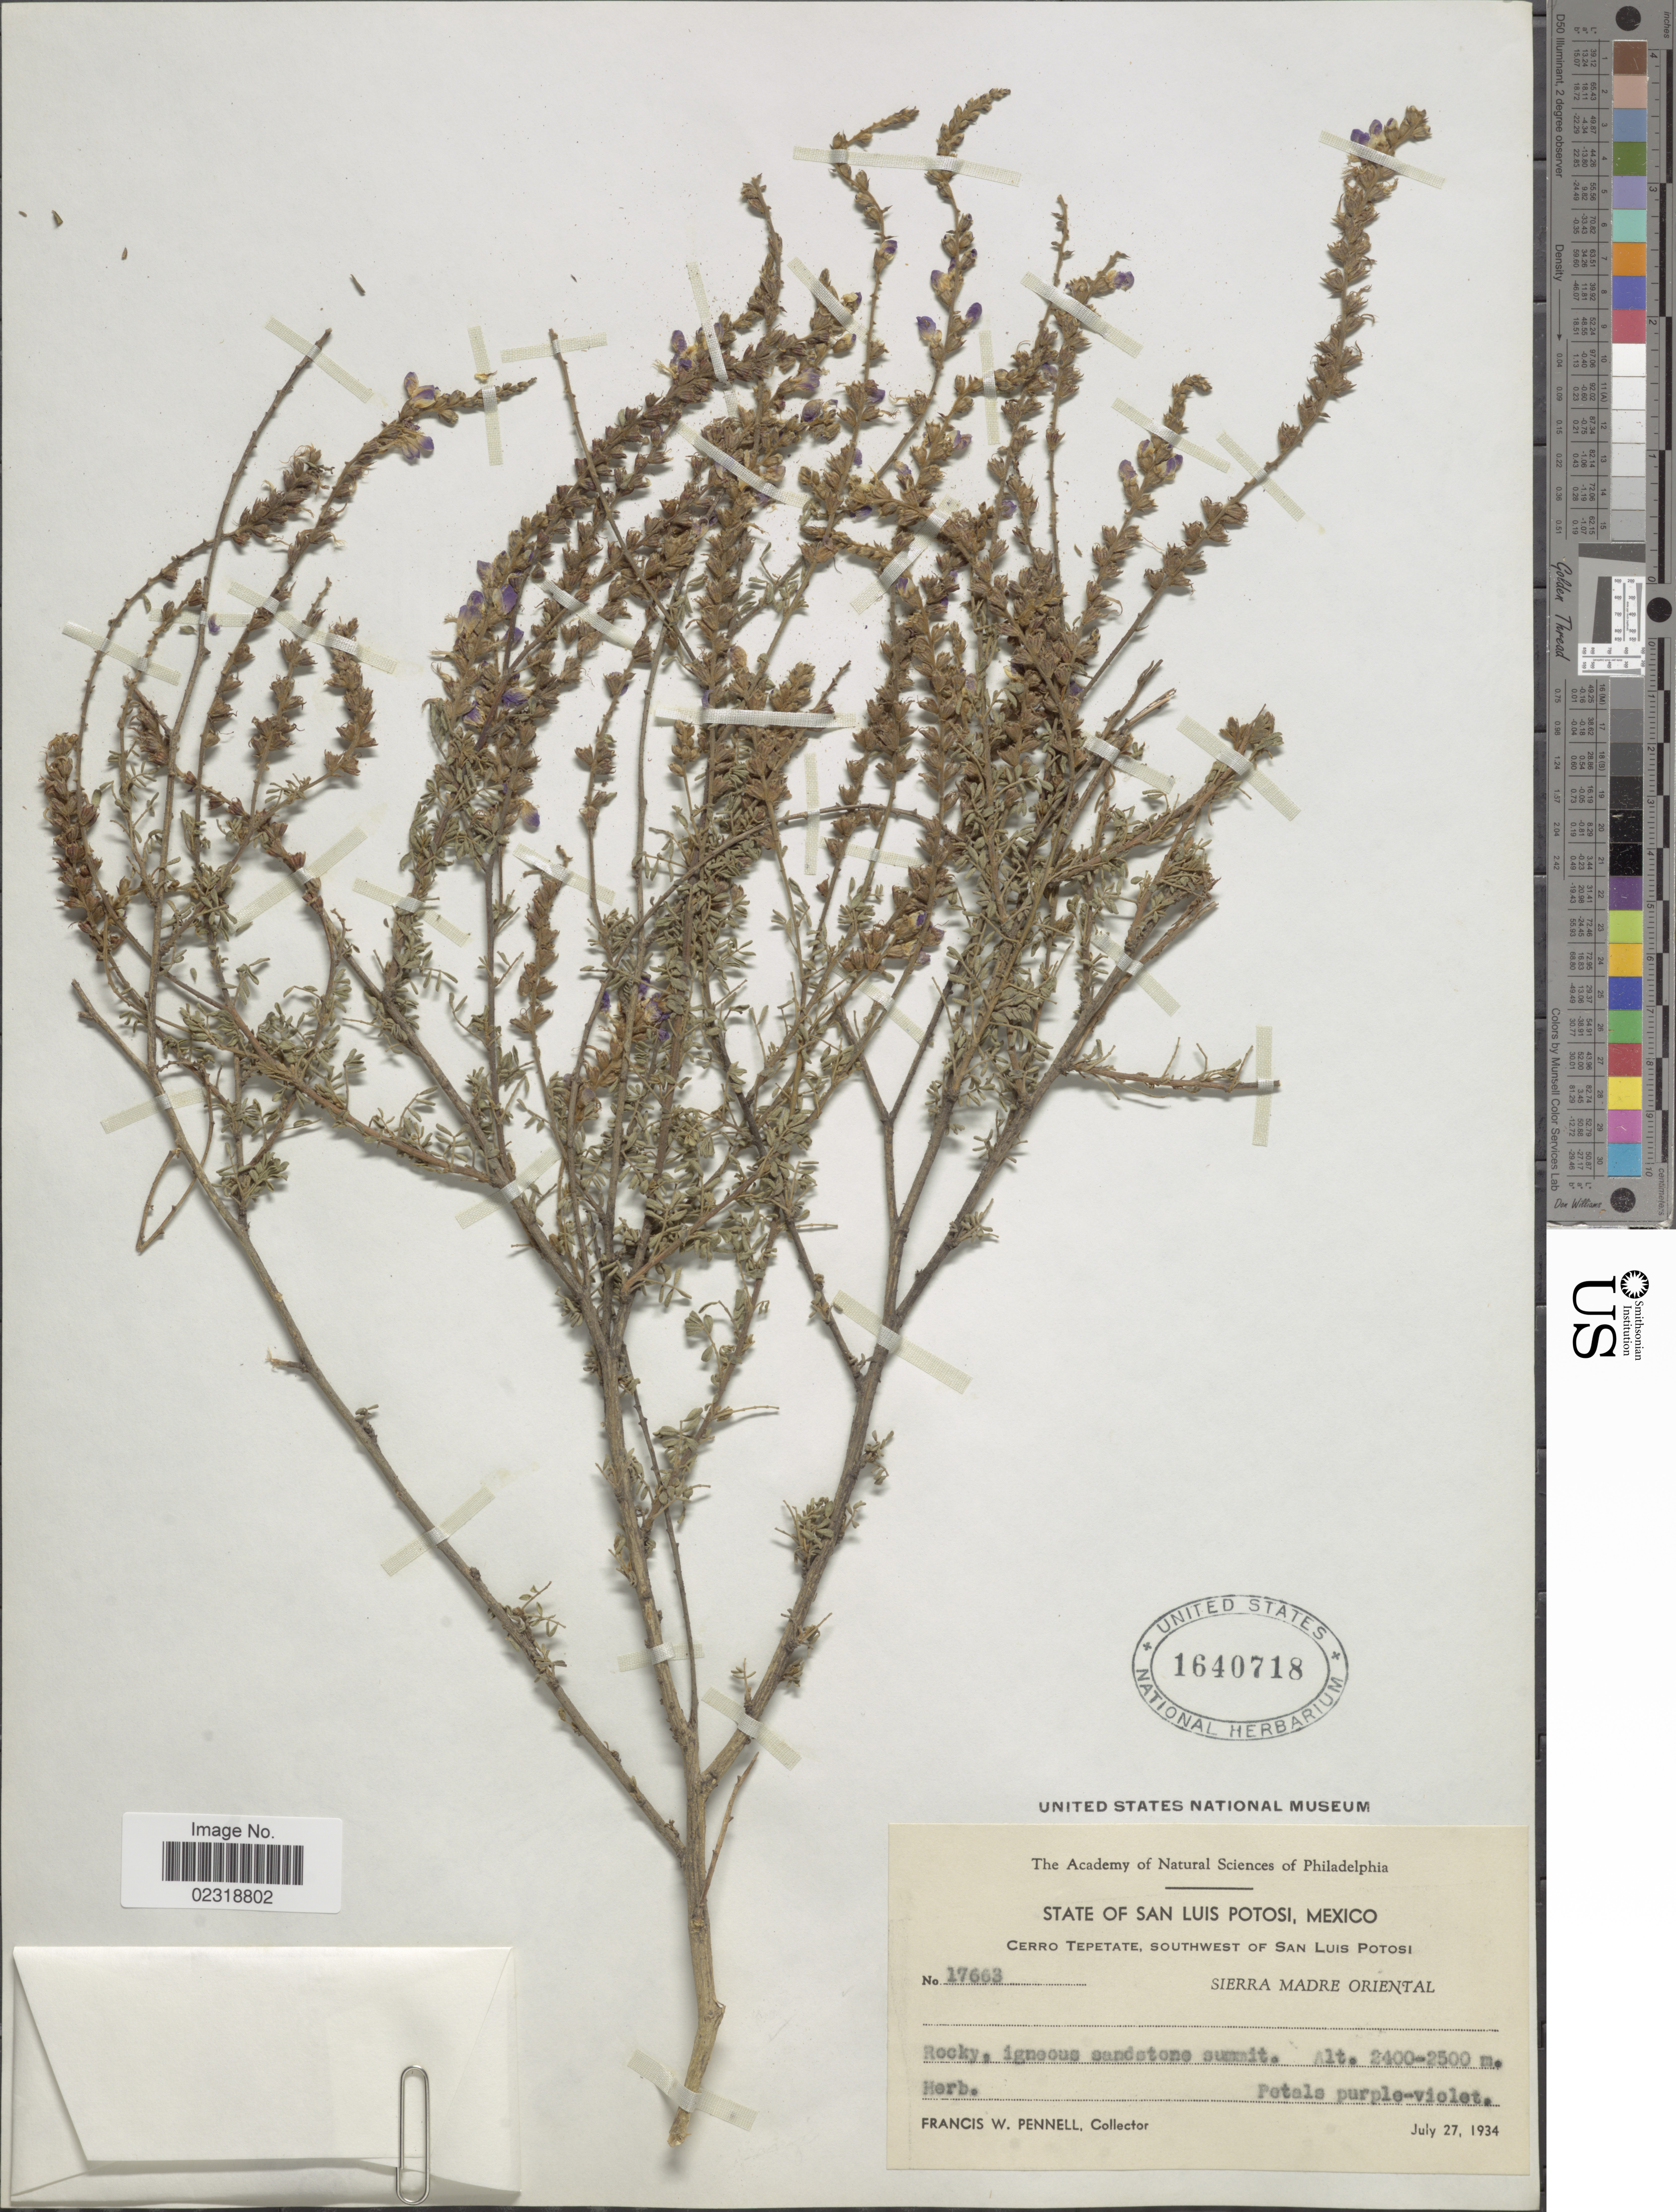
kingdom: Plantae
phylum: Tracheophyta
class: Magnoliopsida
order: Fabales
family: Fabaceae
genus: Dalea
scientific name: Dalea bicolor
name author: Humb. & Bonpl. ex Willd.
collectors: F. W. Pennell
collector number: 17663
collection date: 1934-07-27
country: Mexico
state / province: San Luis Potosí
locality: Cerro Tepetate, southwest of San Luis Potosi, Sierra Madre Oriental.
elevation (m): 2400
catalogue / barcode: US 1640718